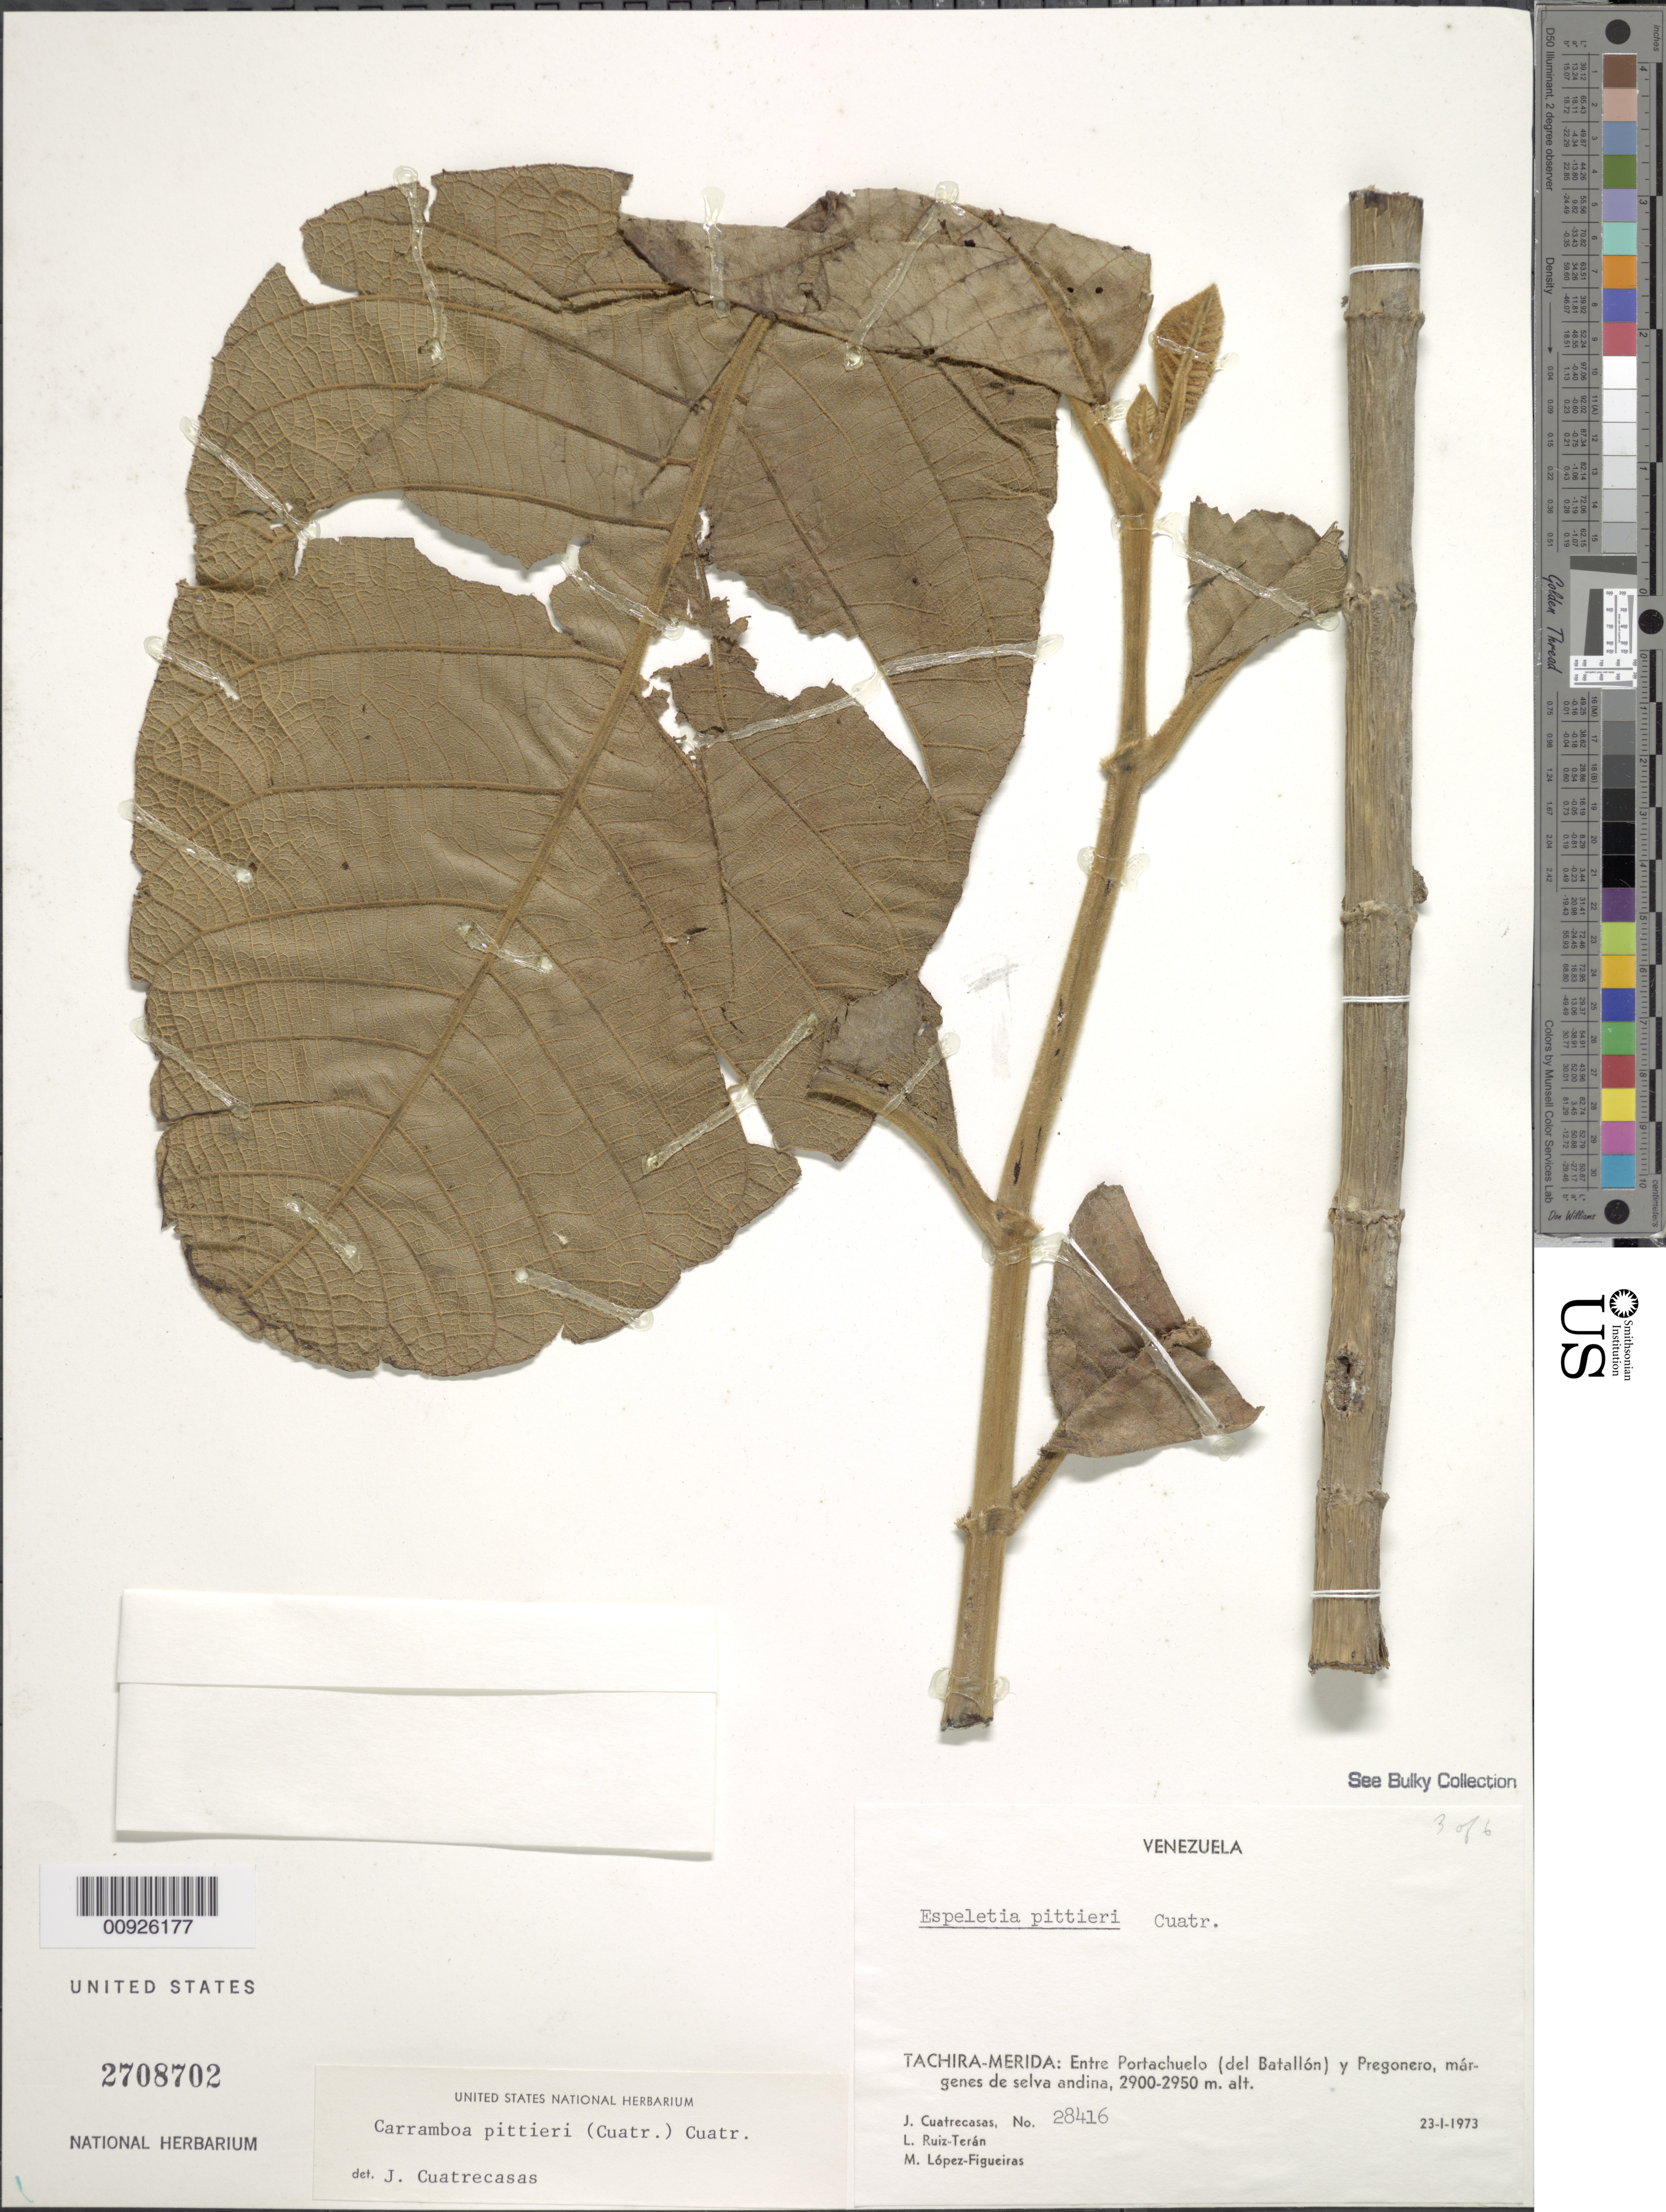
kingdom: Plantae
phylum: Tracheophyta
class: Magnoliopsida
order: Asterales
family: Asteraceae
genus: Carramboa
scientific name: Carramboa badilloi var. pittieri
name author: (Cuatrec.) Cuatrec.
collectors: J. Cuatrecasas, L. E. Ruíz-Terán & M. López Figueiras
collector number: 28416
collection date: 1973-01-23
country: Venezuela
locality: Tachira-Merida: Entre Portachuelo (del Batallon) y Pregonero, margenes de selva andina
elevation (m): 2900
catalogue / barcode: US 2708702